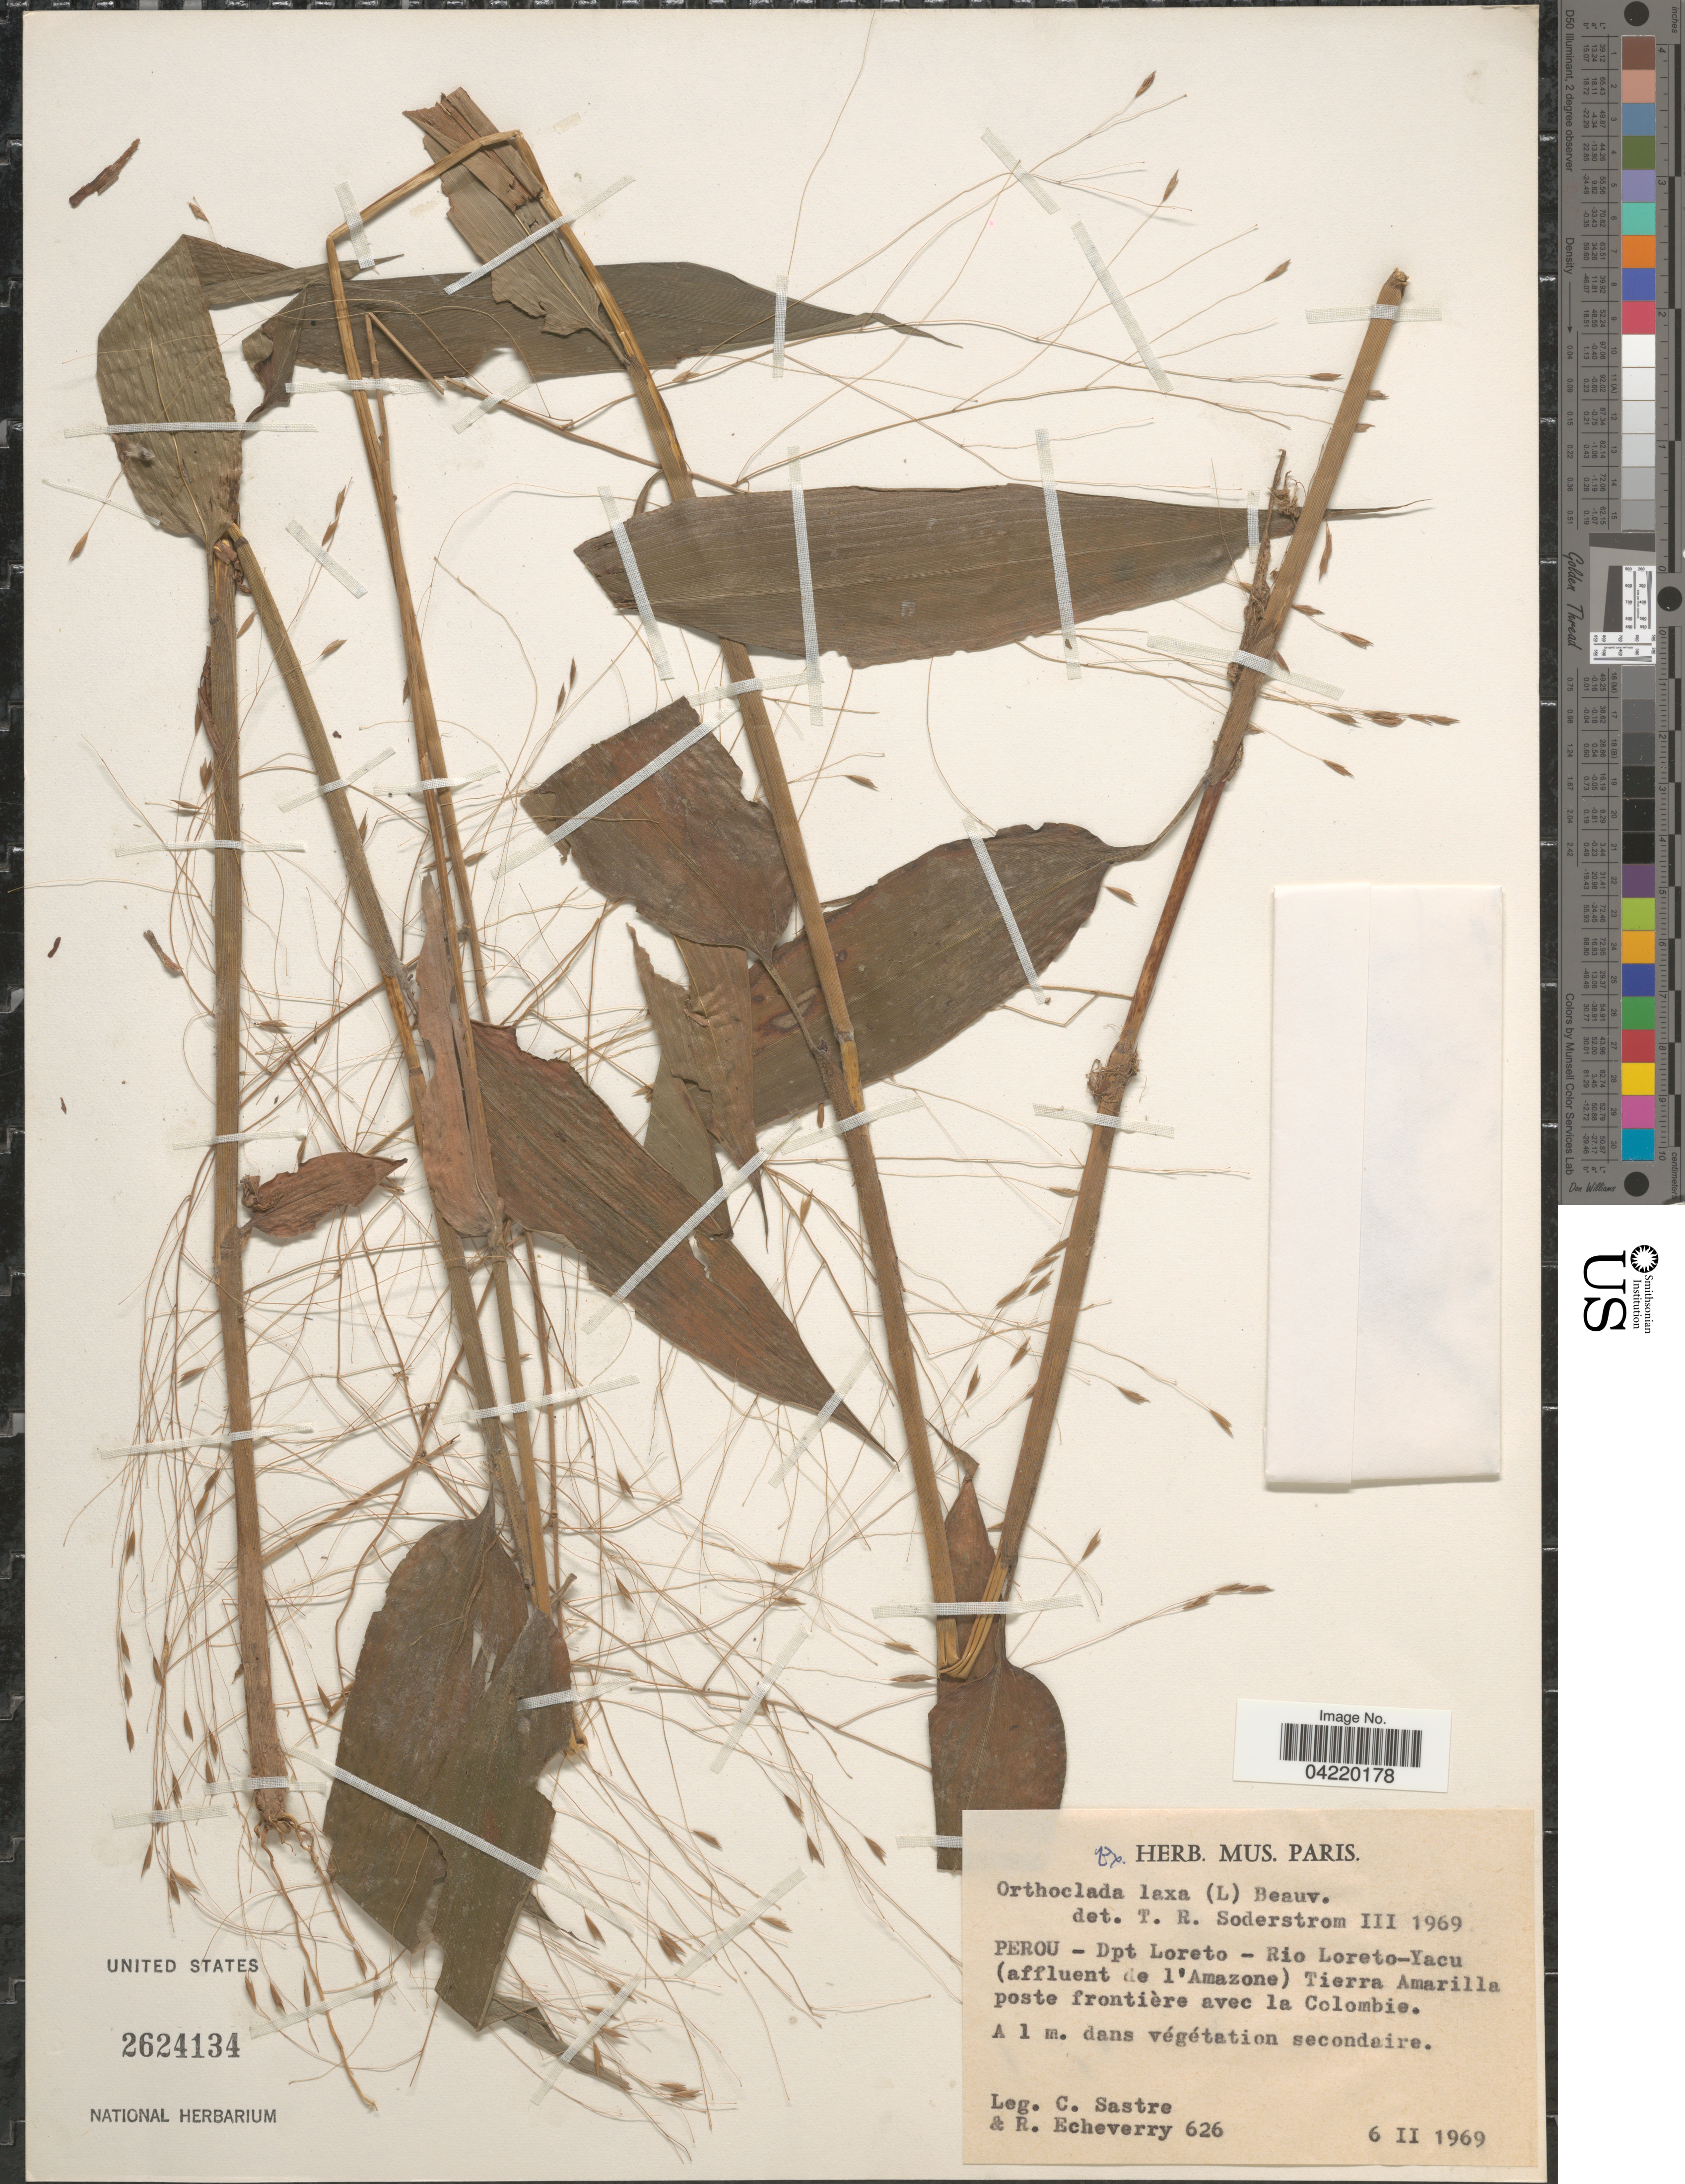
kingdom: Plantae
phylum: Tracheophyta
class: Liliopsida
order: Poales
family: Poaceae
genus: Orthoclada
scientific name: Orthoclada laxa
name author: P. Beauv.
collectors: C. Sastre & R. Echeverry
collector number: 626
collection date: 1969-02-06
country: Peru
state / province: Loreto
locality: Perou - Dpt Loreto - Rio Loreto - Yacu (affluent de l'Amazone) Tierra Amarilla poste frontière avec la Colombie.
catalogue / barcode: US 2624134